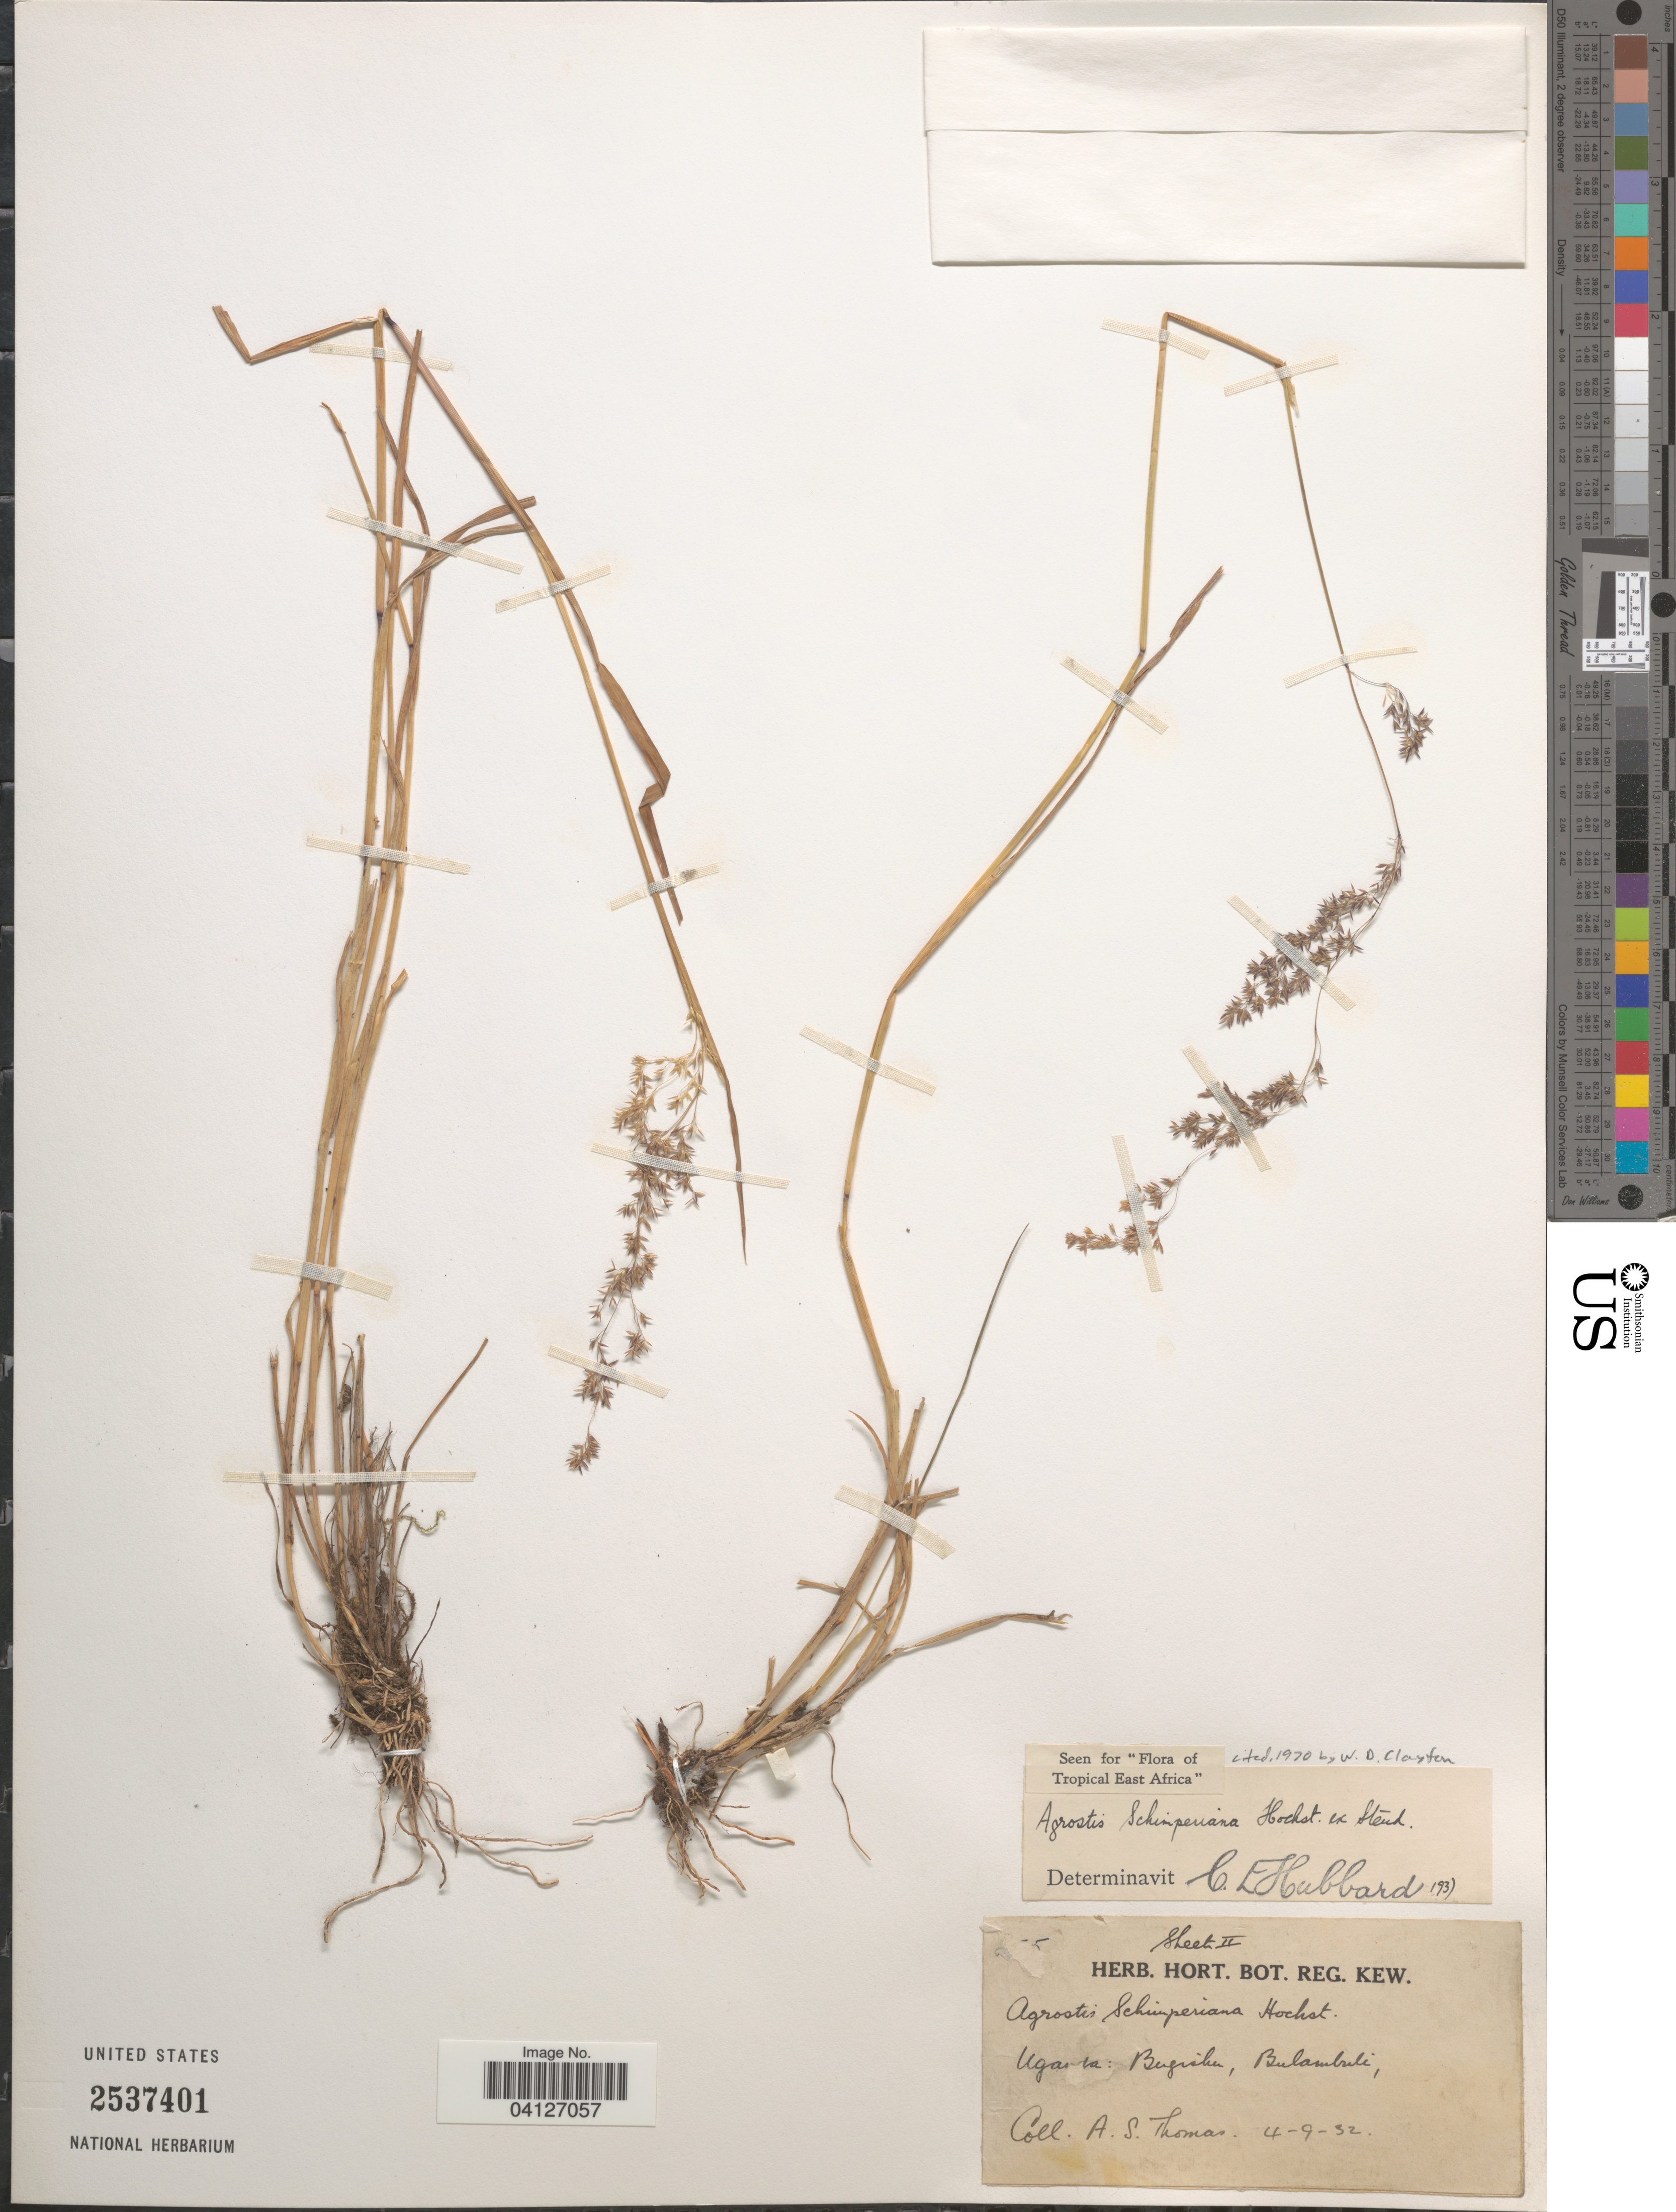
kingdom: Plantae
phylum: Tracheophyta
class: Liliopsida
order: Poales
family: Poaceae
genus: Agrostis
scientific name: Agrostis schimperiana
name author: Hochst. ex Steud.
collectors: A. Thomas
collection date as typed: Transcribed d/m/y: 4/9/32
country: Uganda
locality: Bugishu, Bulambuli.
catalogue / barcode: US 2537401